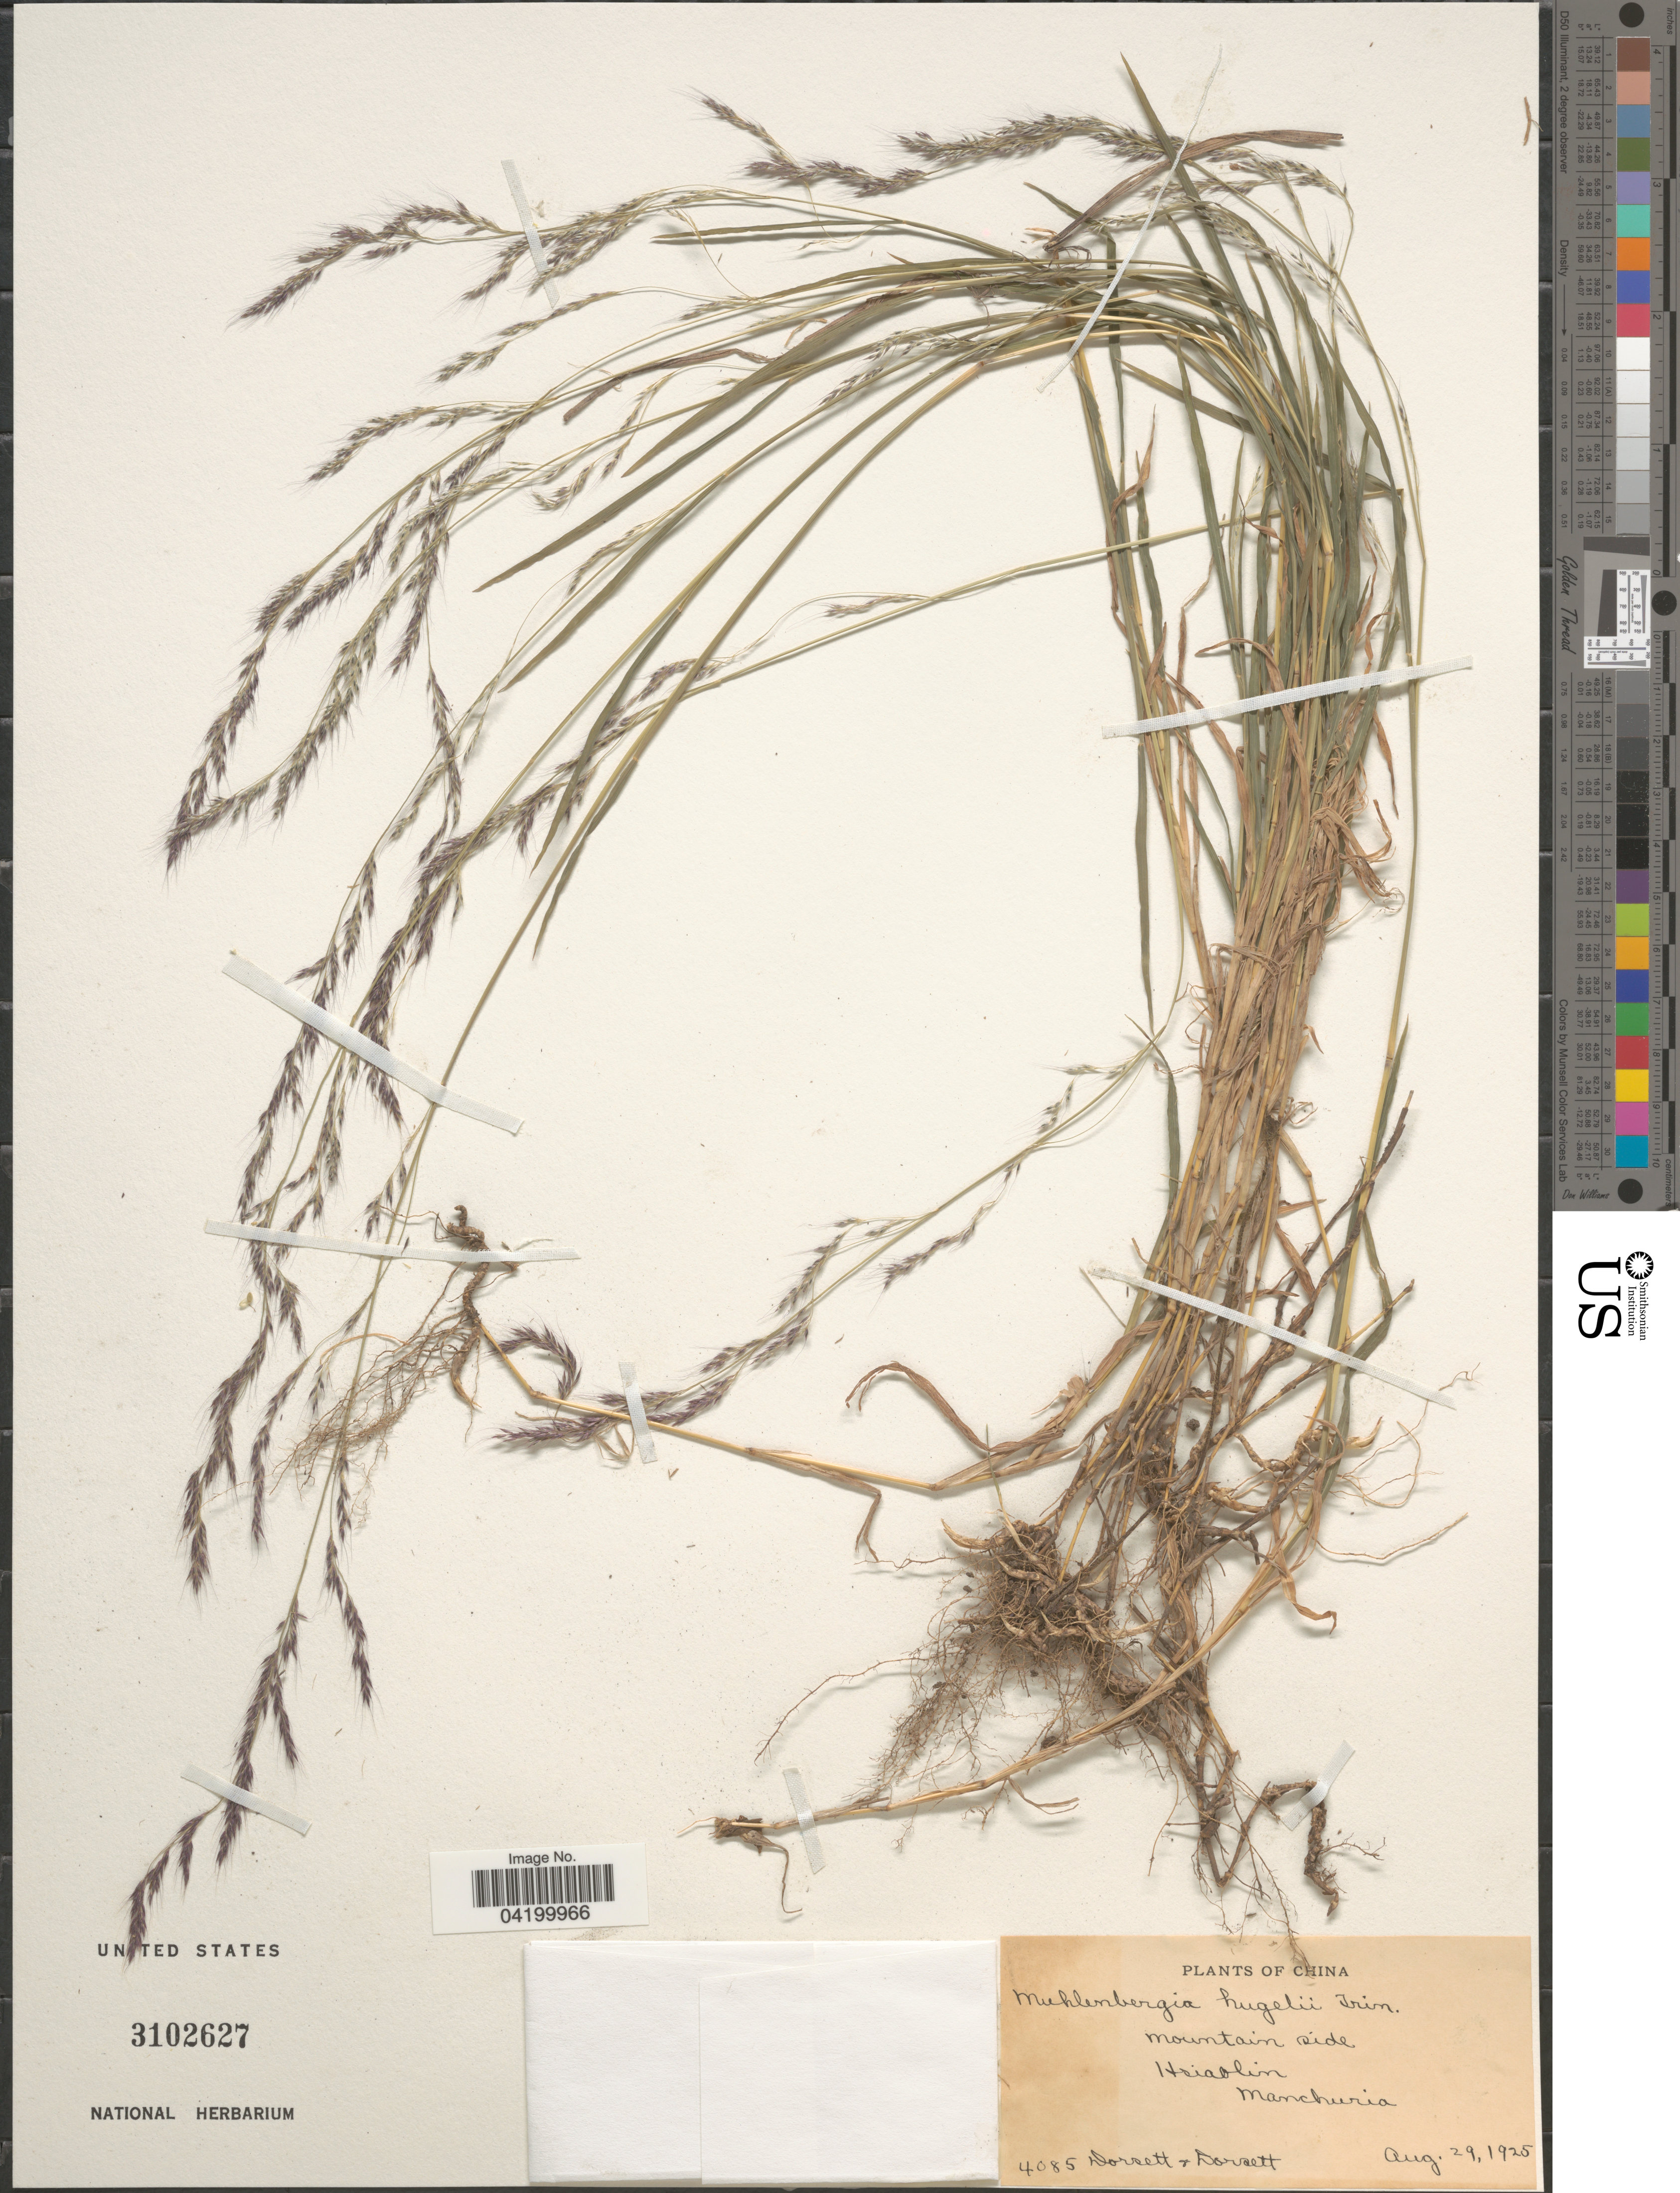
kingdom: Plantae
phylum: Tracheophyta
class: Liliopsida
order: Poales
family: Poaceae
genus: Muhlenbergia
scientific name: Muhlenbergia huegelii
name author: Trin.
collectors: -- Dorsett & -- Dorsett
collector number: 4085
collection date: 1925-08-29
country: China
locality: Mountain side Hsiaolin Manchuria.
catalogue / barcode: US 3102627